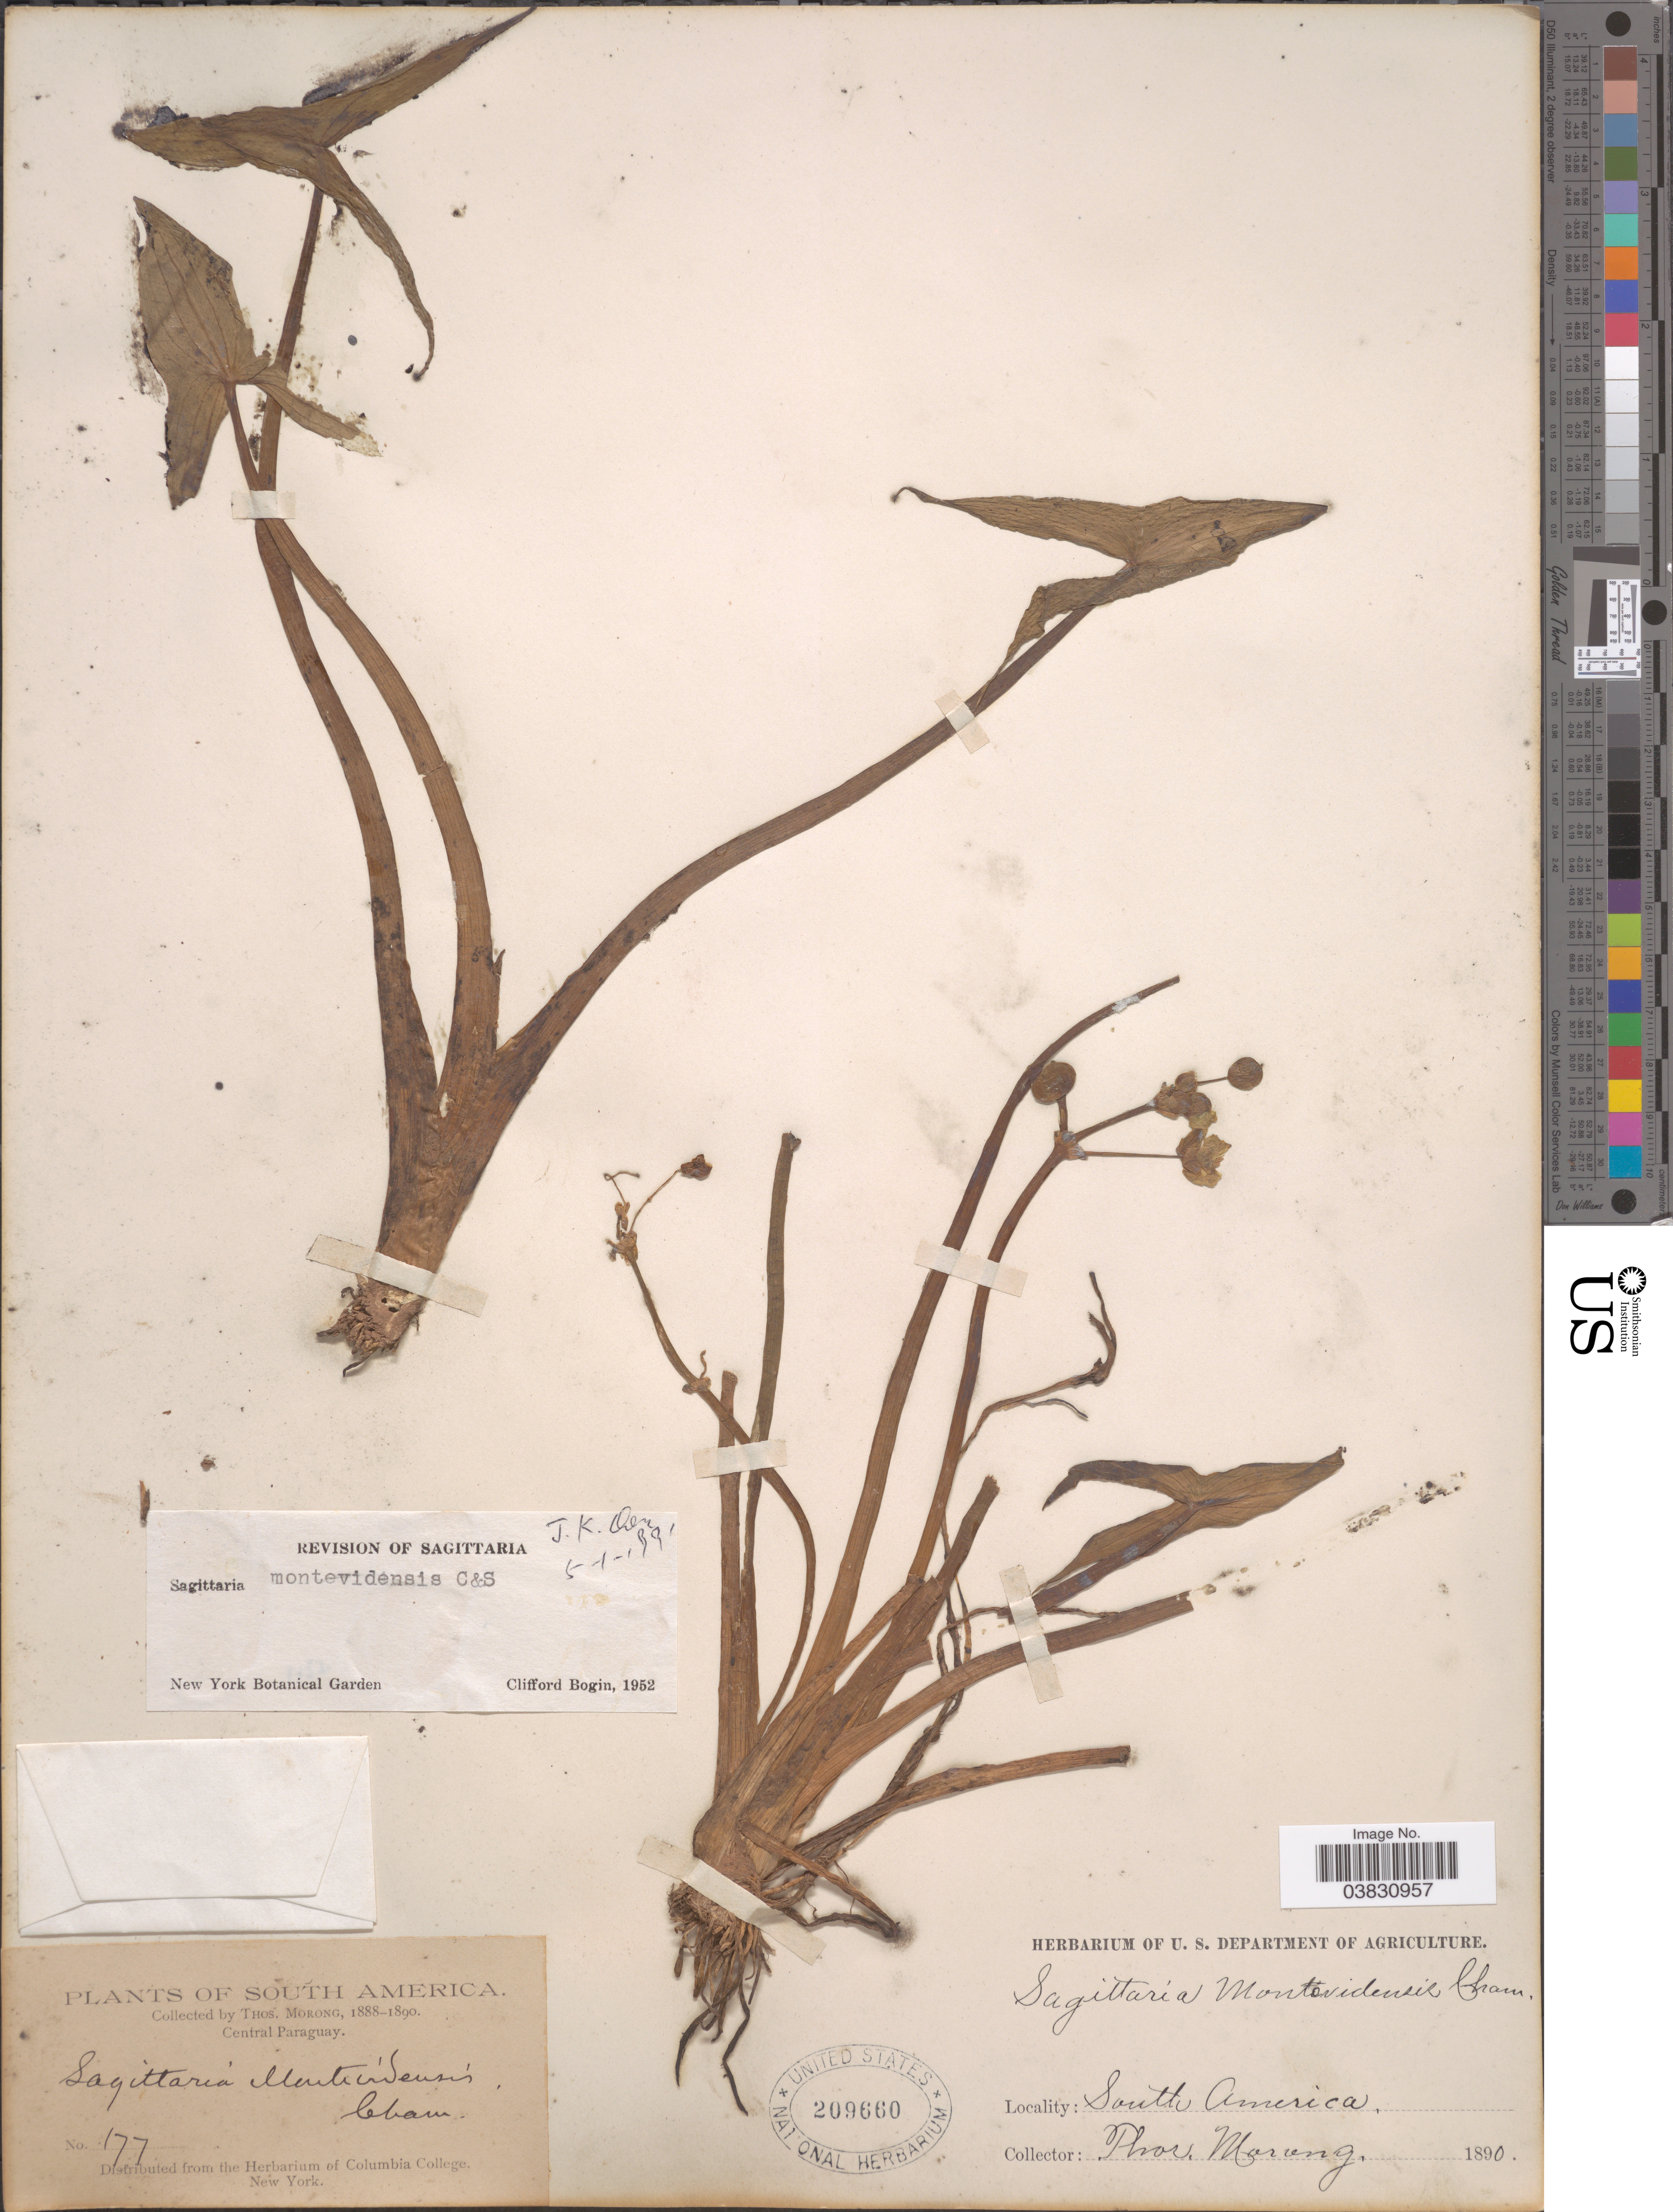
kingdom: Plantae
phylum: Tracheophyta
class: Liliopsida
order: Alismatales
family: Alismataceae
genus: Sagittaria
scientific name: Sagittaria montevidensis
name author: Cham. & Schltdl.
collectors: ex herb. T. Morong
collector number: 177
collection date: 1888/1890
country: Paraguay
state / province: Central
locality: Central Paraguay.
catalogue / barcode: US 209660